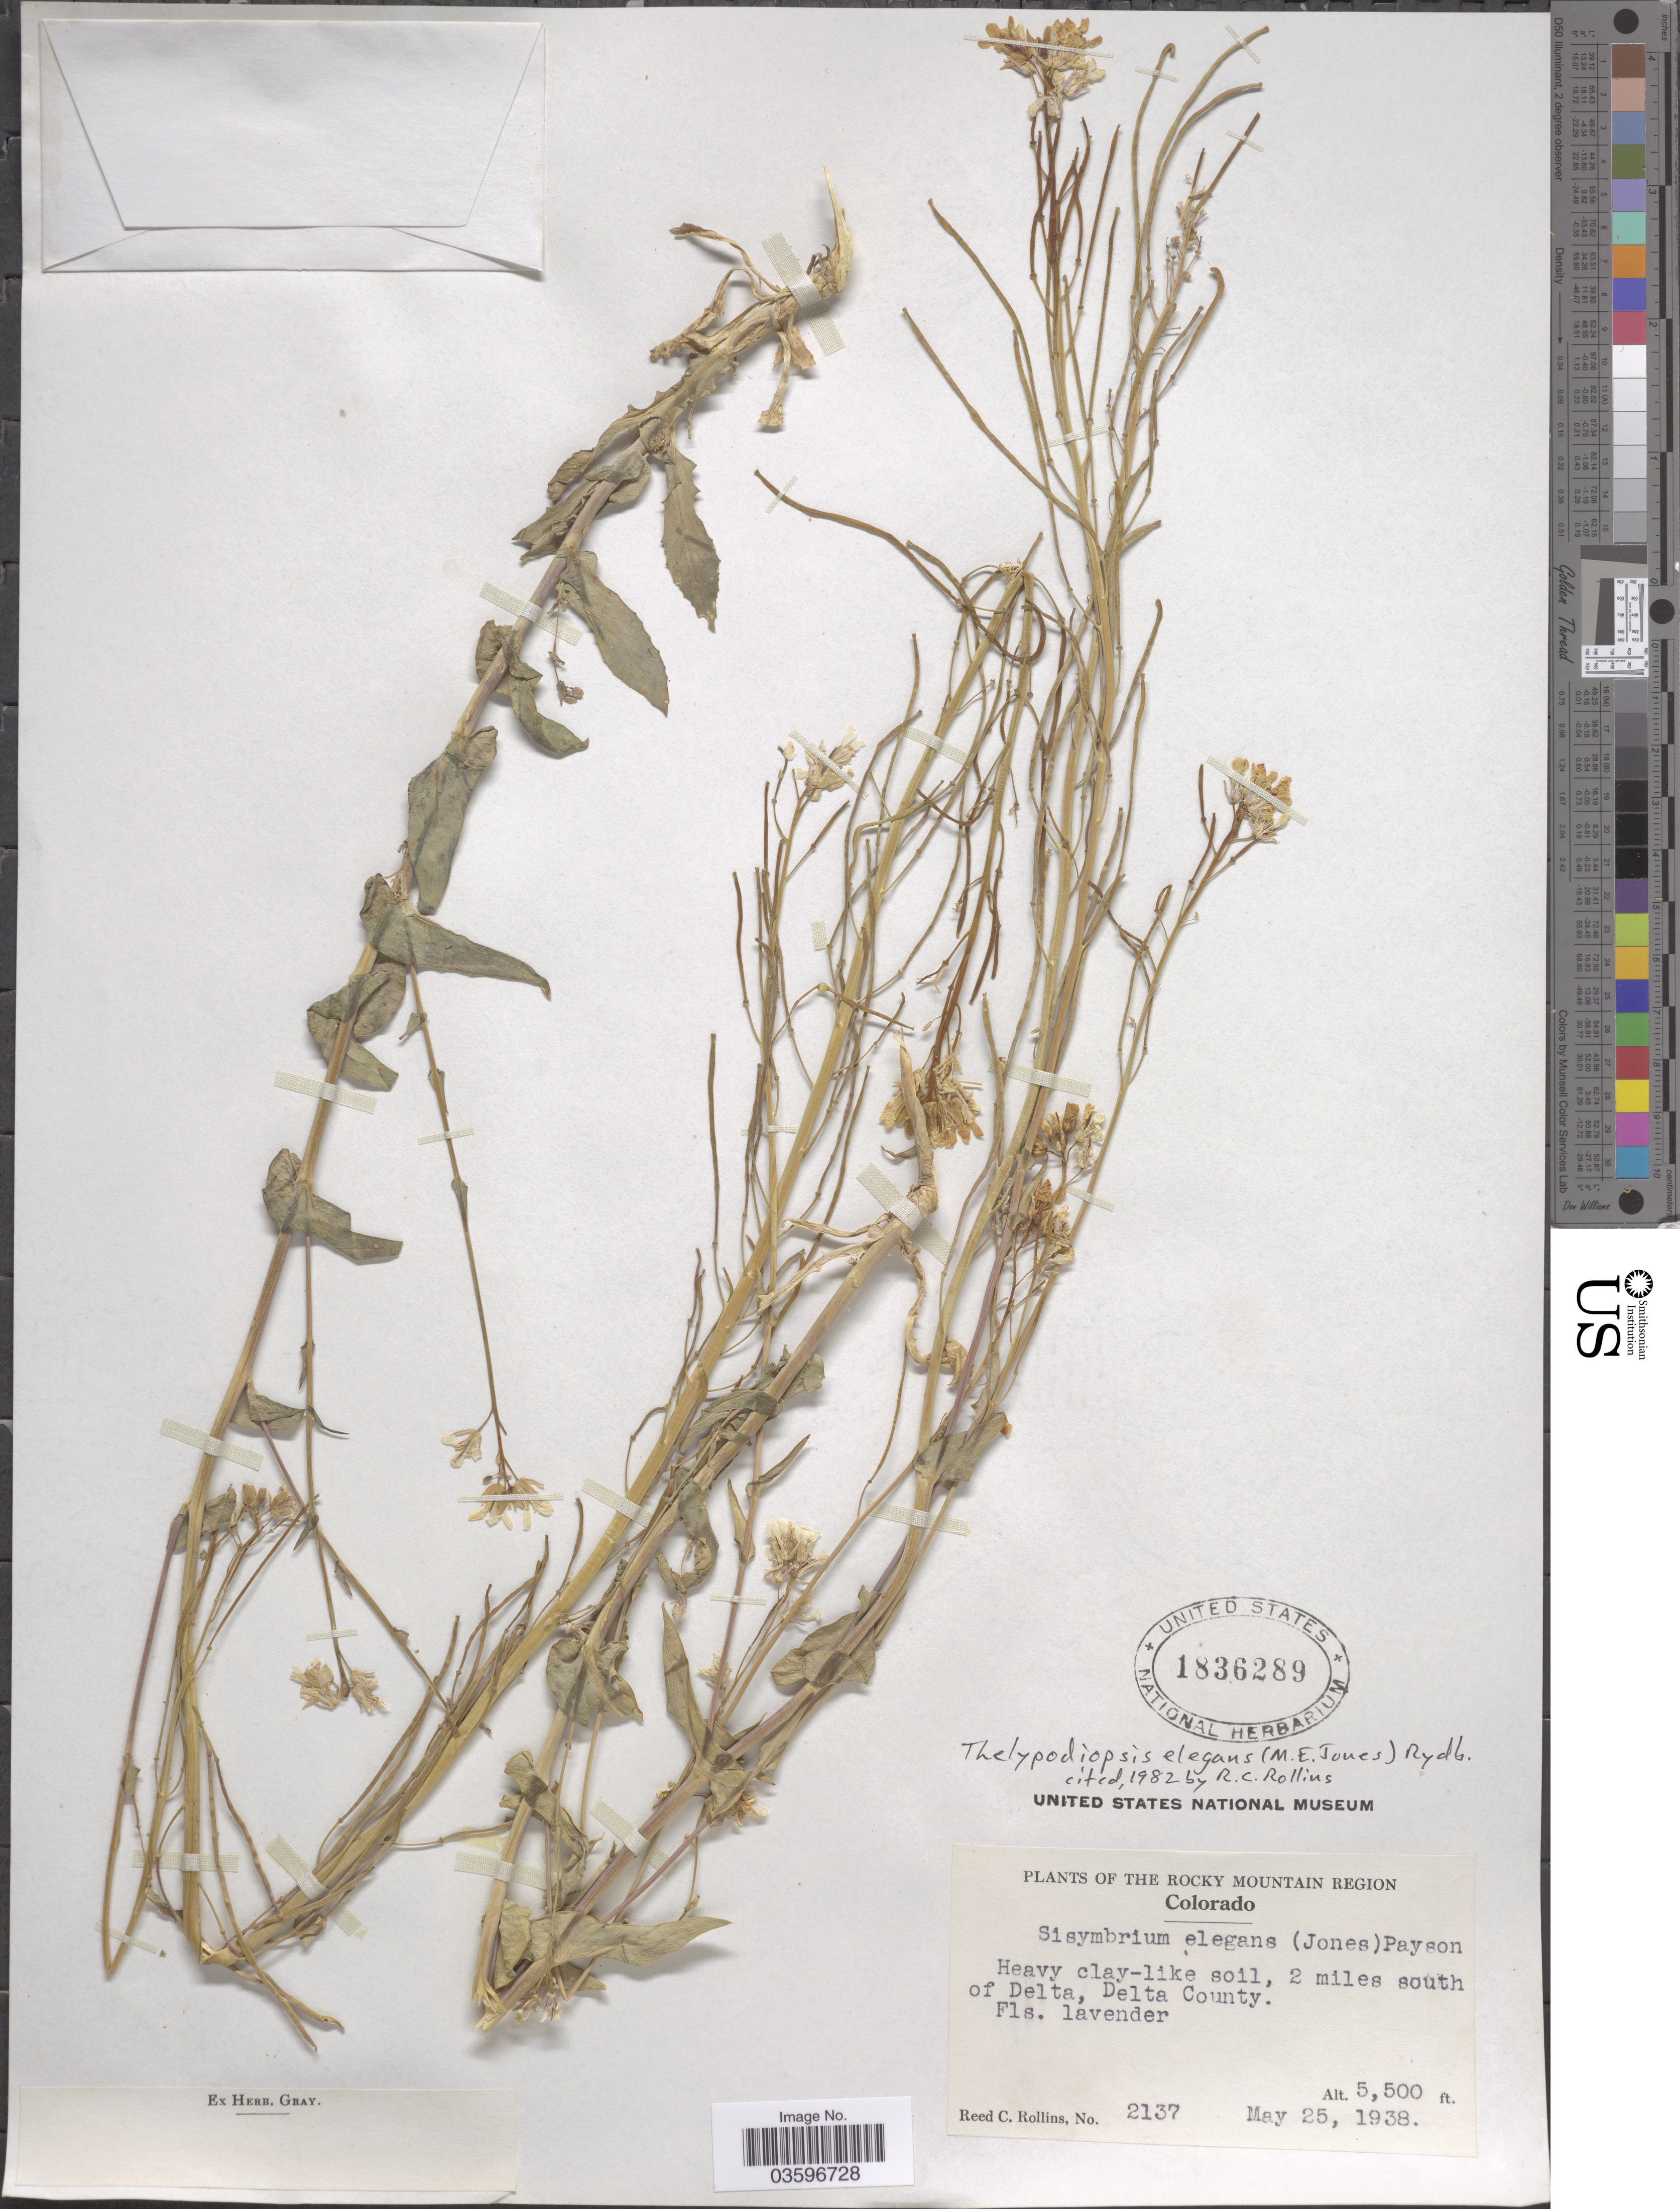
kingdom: Plantae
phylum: Tracheophyta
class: Magnoliopsida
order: Brassicales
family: Brassicaceae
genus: Thelypodiopsis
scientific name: Thelypodiopsis elegans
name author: (M.E. Jones) Rydb.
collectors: R. C. Rollins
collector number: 2137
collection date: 1938-05-25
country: United States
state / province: Colorado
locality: The Rocky Mountain Region, 2 miles south of Delta, Delta County.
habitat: heavy clay like soil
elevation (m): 1676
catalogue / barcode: US 1836289